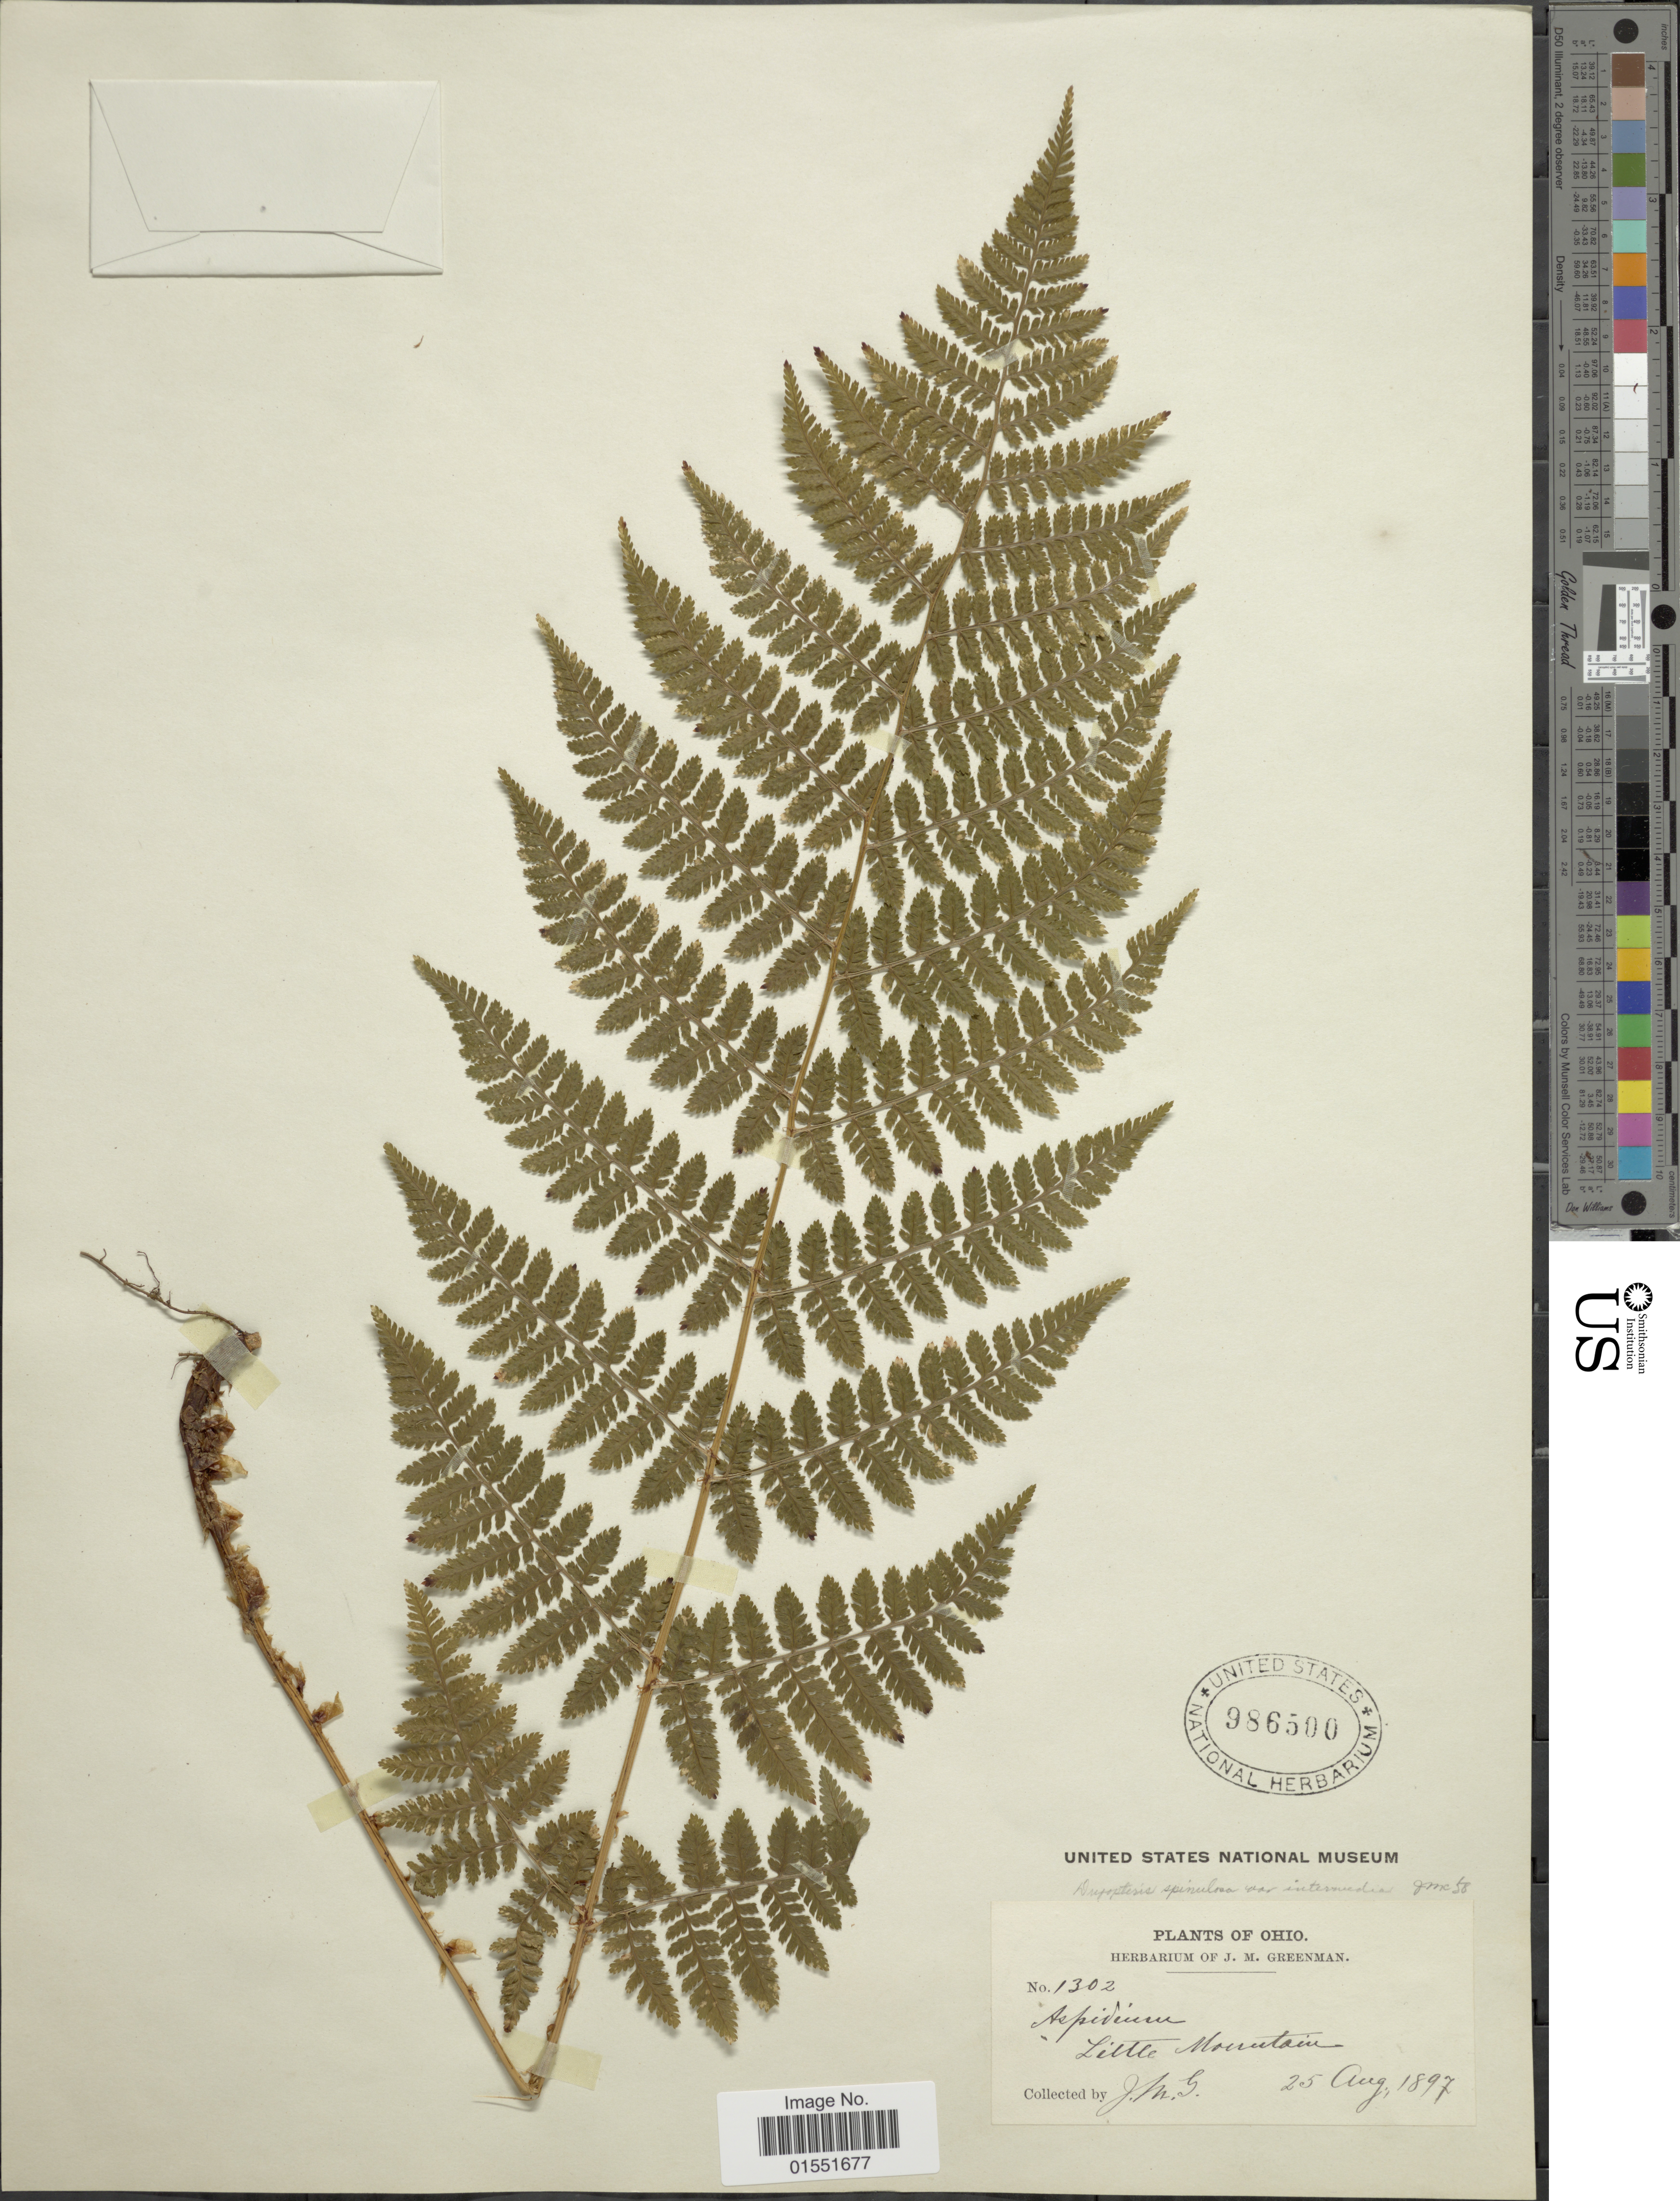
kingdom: Plantae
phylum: Tracheophyta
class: Polypodiopsida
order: Polypodiales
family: Dryopteridaceae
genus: Dryopteris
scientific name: Dryopteris intermedia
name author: (Muhl.) A. Gray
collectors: J. M. Greenman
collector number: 1302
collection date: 1897-08-25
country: United States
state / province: Ohio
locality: Little Mountain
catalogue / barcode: US 986500